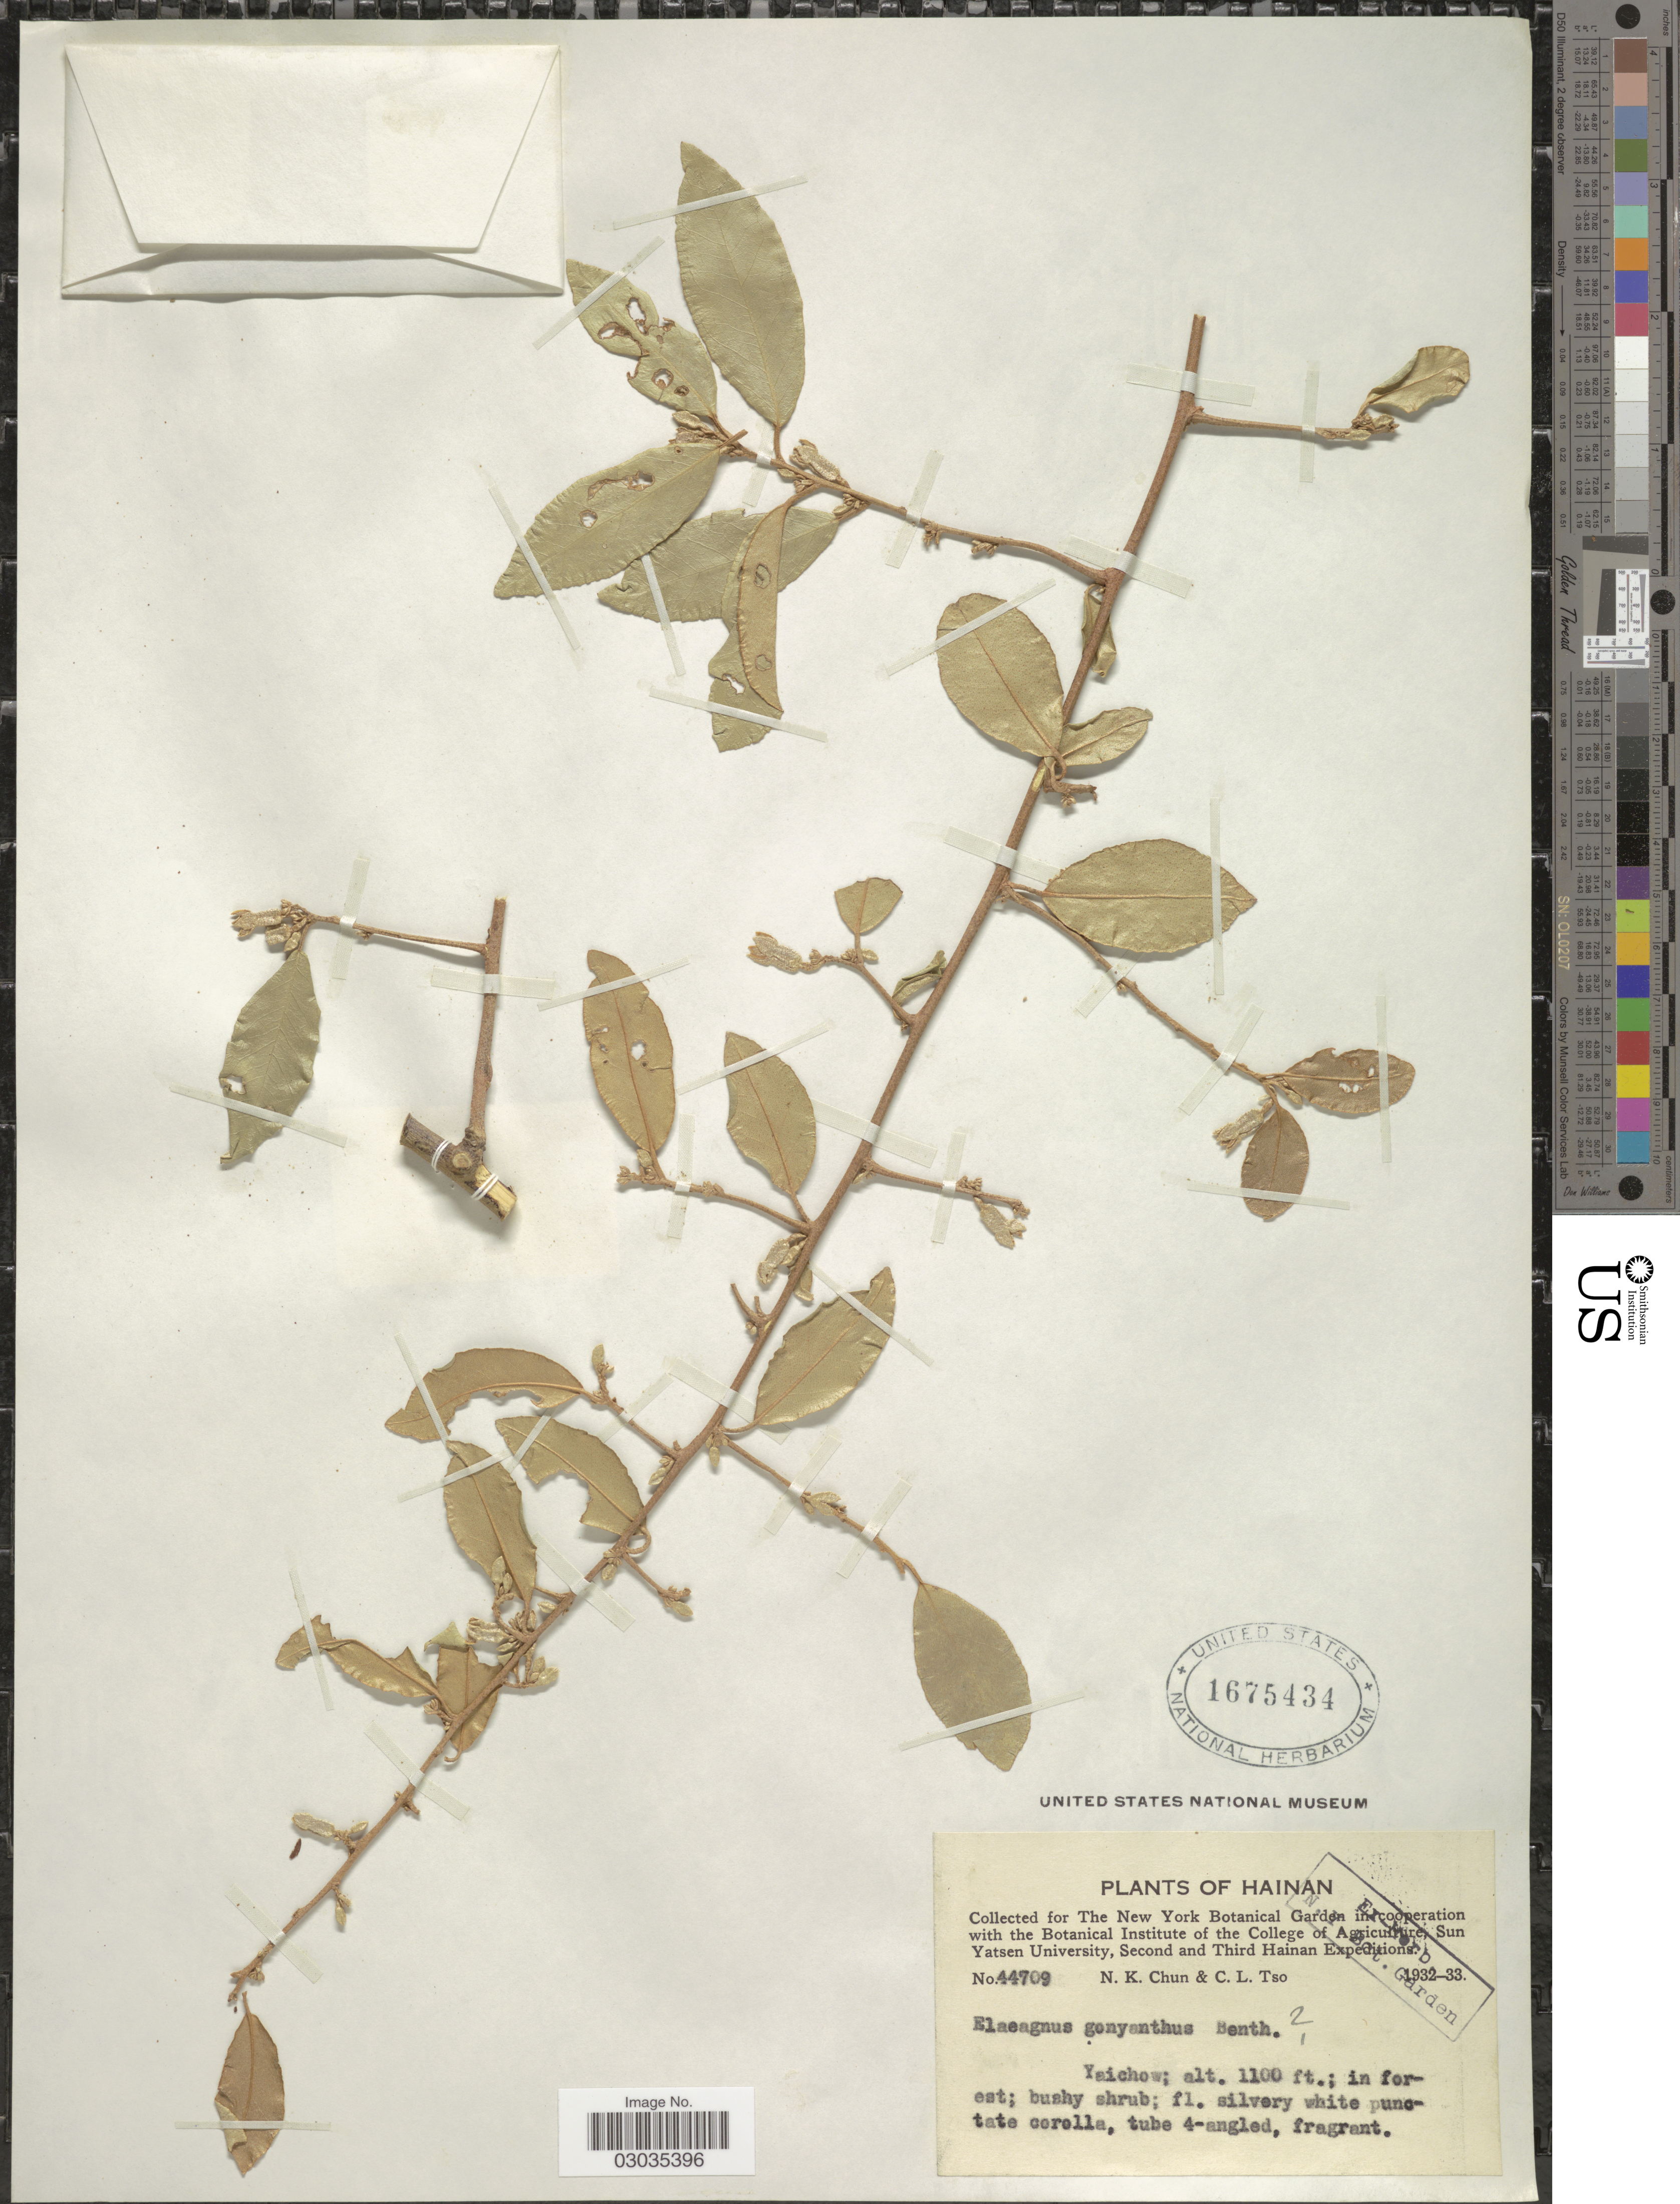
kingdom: Plantae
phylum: Tracheophyta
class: Magnoliopsida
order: Rosales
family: Elaeagnaceae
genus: Elaeagnus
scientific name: Elaeagnus gonyanthes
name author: Benth.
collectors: N. K. Chun & C. Tso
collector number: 44709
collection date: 1932/1933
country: China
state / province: Hainan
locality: Yaichow.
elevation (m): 335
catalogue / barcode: US 1675434